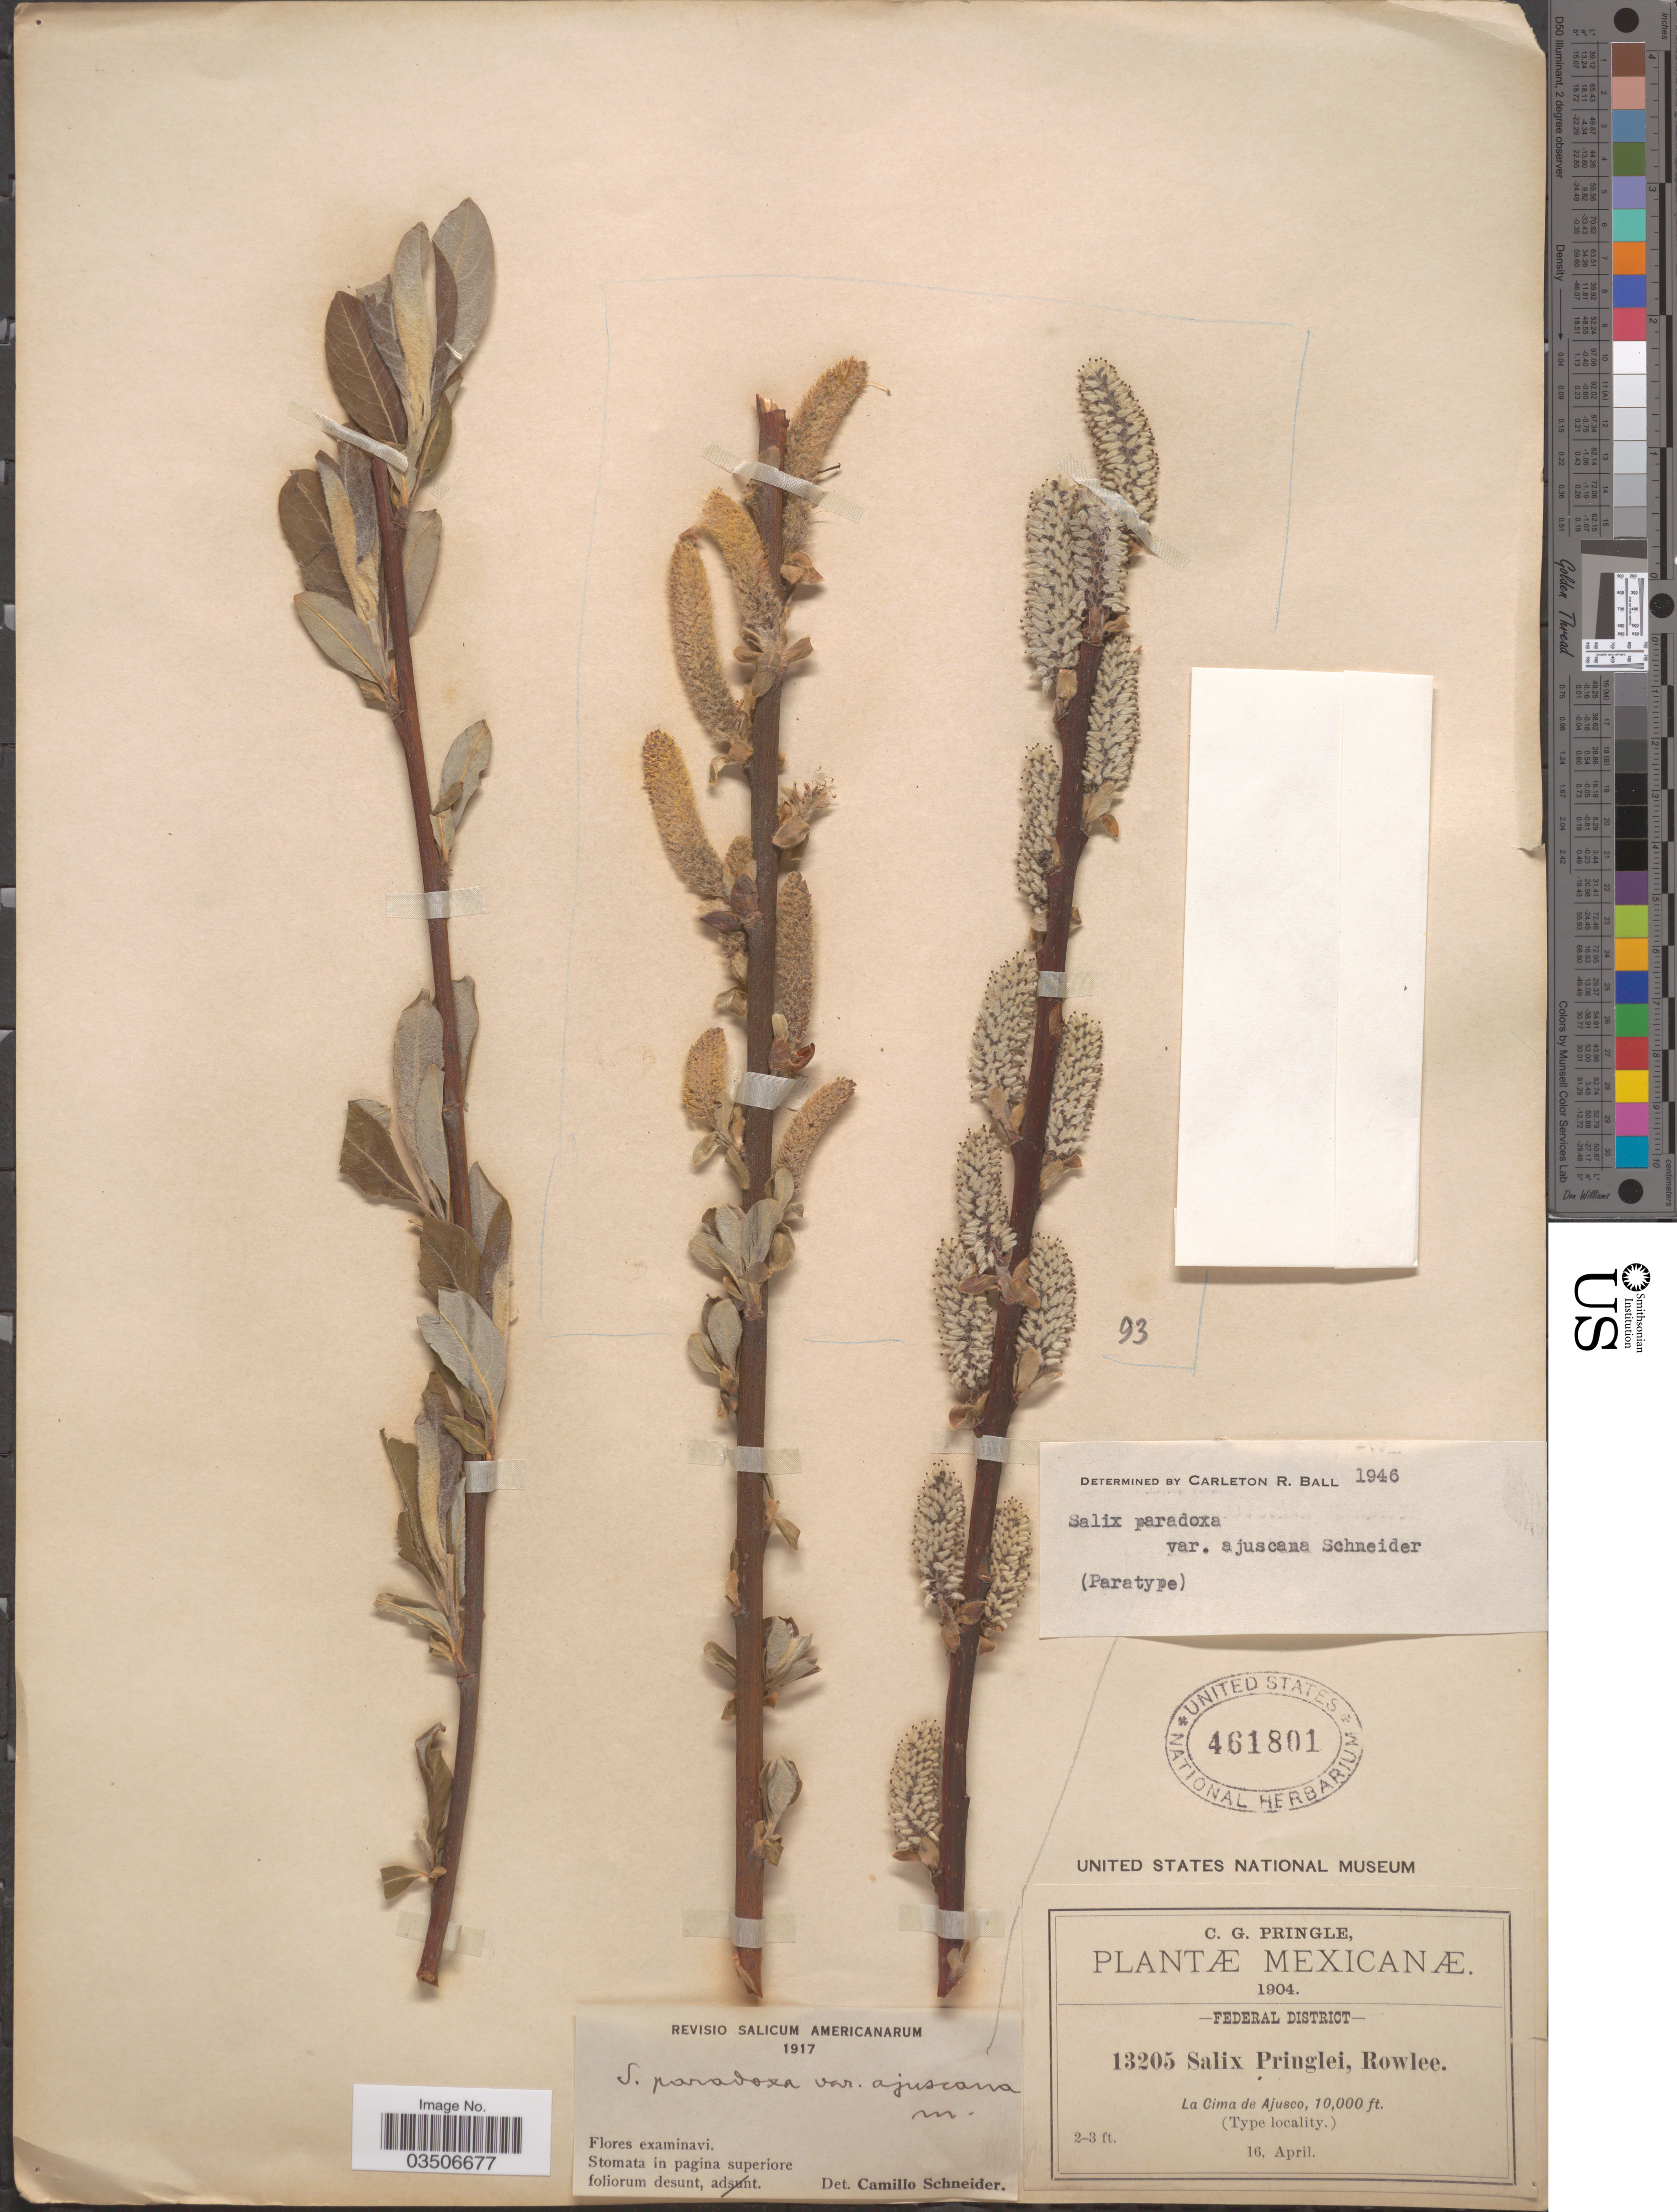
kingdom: Plantae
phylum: Tracheophyta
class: Magnoliopsida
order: Malpighiales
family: Salicaceae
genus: Salix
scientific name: Salix paradoxa var. ajuscana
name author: C.K. Schneid.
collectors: C. G. Pringle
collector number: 13205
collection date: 1904-04-16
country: Mexico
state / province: Distrito Federal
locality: Federal District. La Cima de Ajusco.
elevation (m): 3048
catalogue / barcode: US 461801